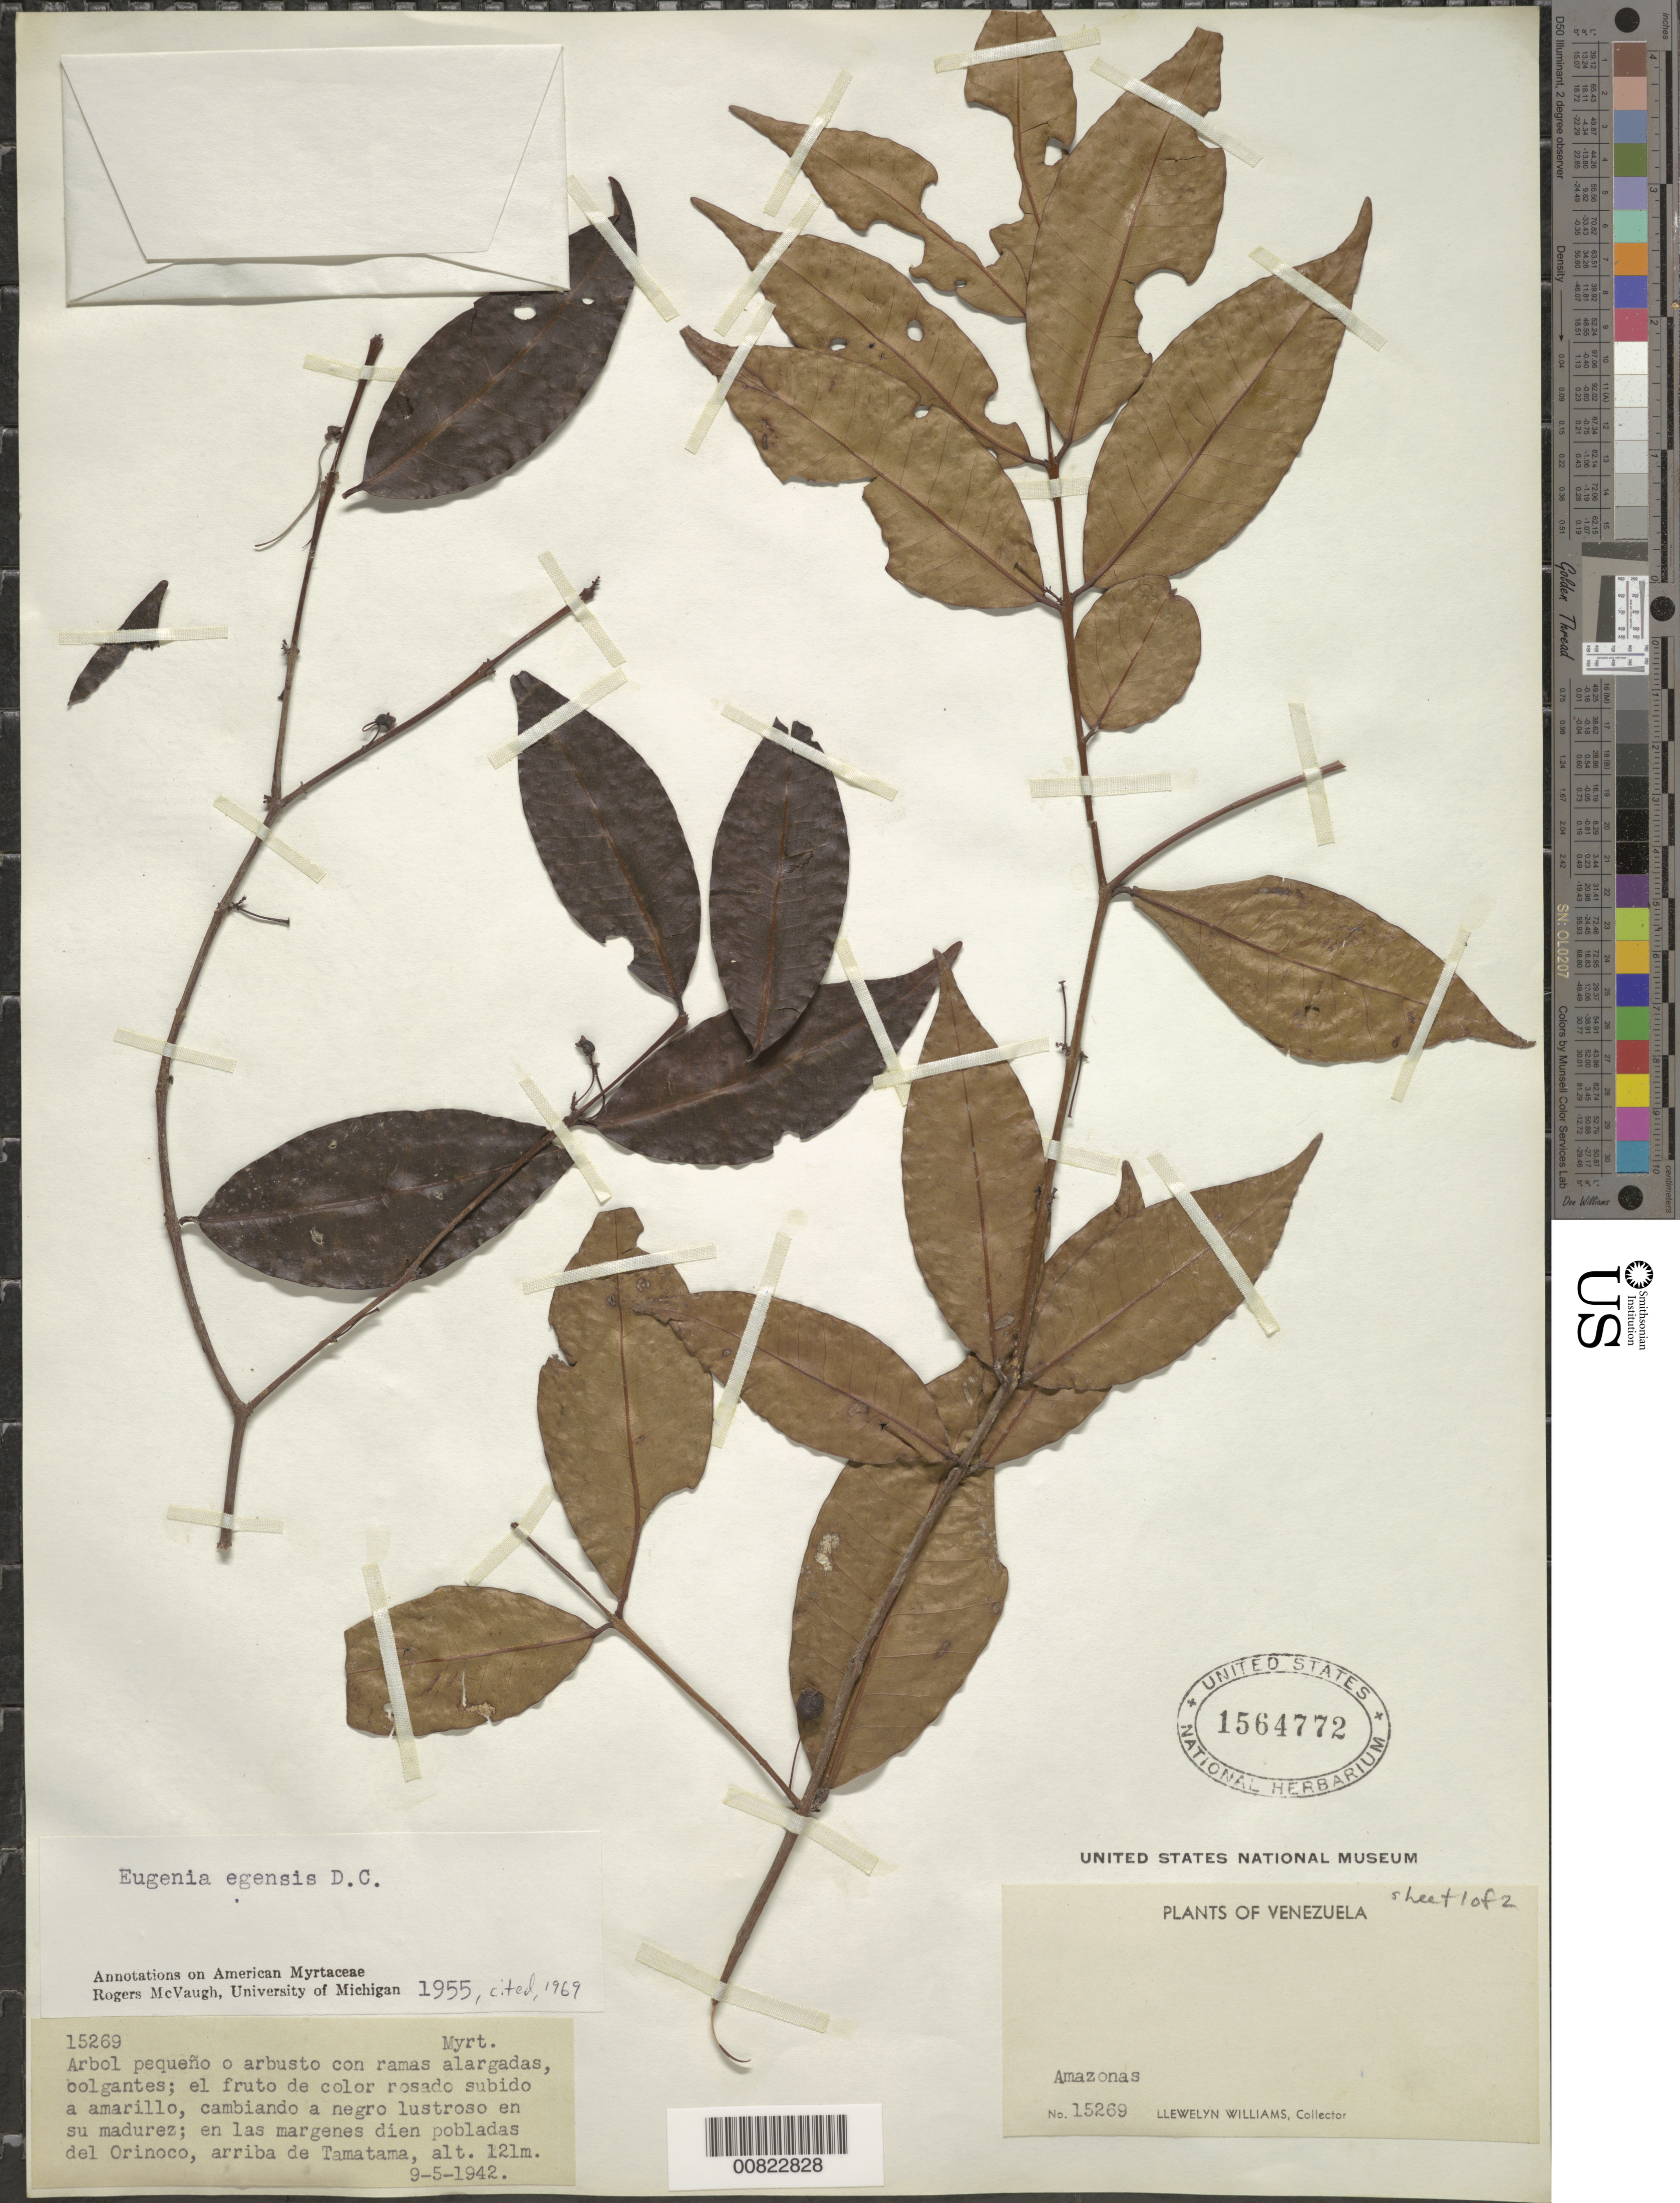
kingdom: Plantae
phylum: Tracheophyta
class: Magnoliopsida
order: Myrtales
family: Myrtaceae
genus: Eugenia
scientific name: Eugenia egensis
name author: DC.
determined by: McVaugh, R.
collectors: Ll. Williams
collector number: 15269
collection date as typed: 9-May-42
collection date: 1942-05-09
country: Venezuela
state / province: Amazonas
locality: Tamatama, Alto Río Orinoco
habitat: Margenes dien pobladas del rio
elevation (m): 121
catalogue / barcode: US 1564772